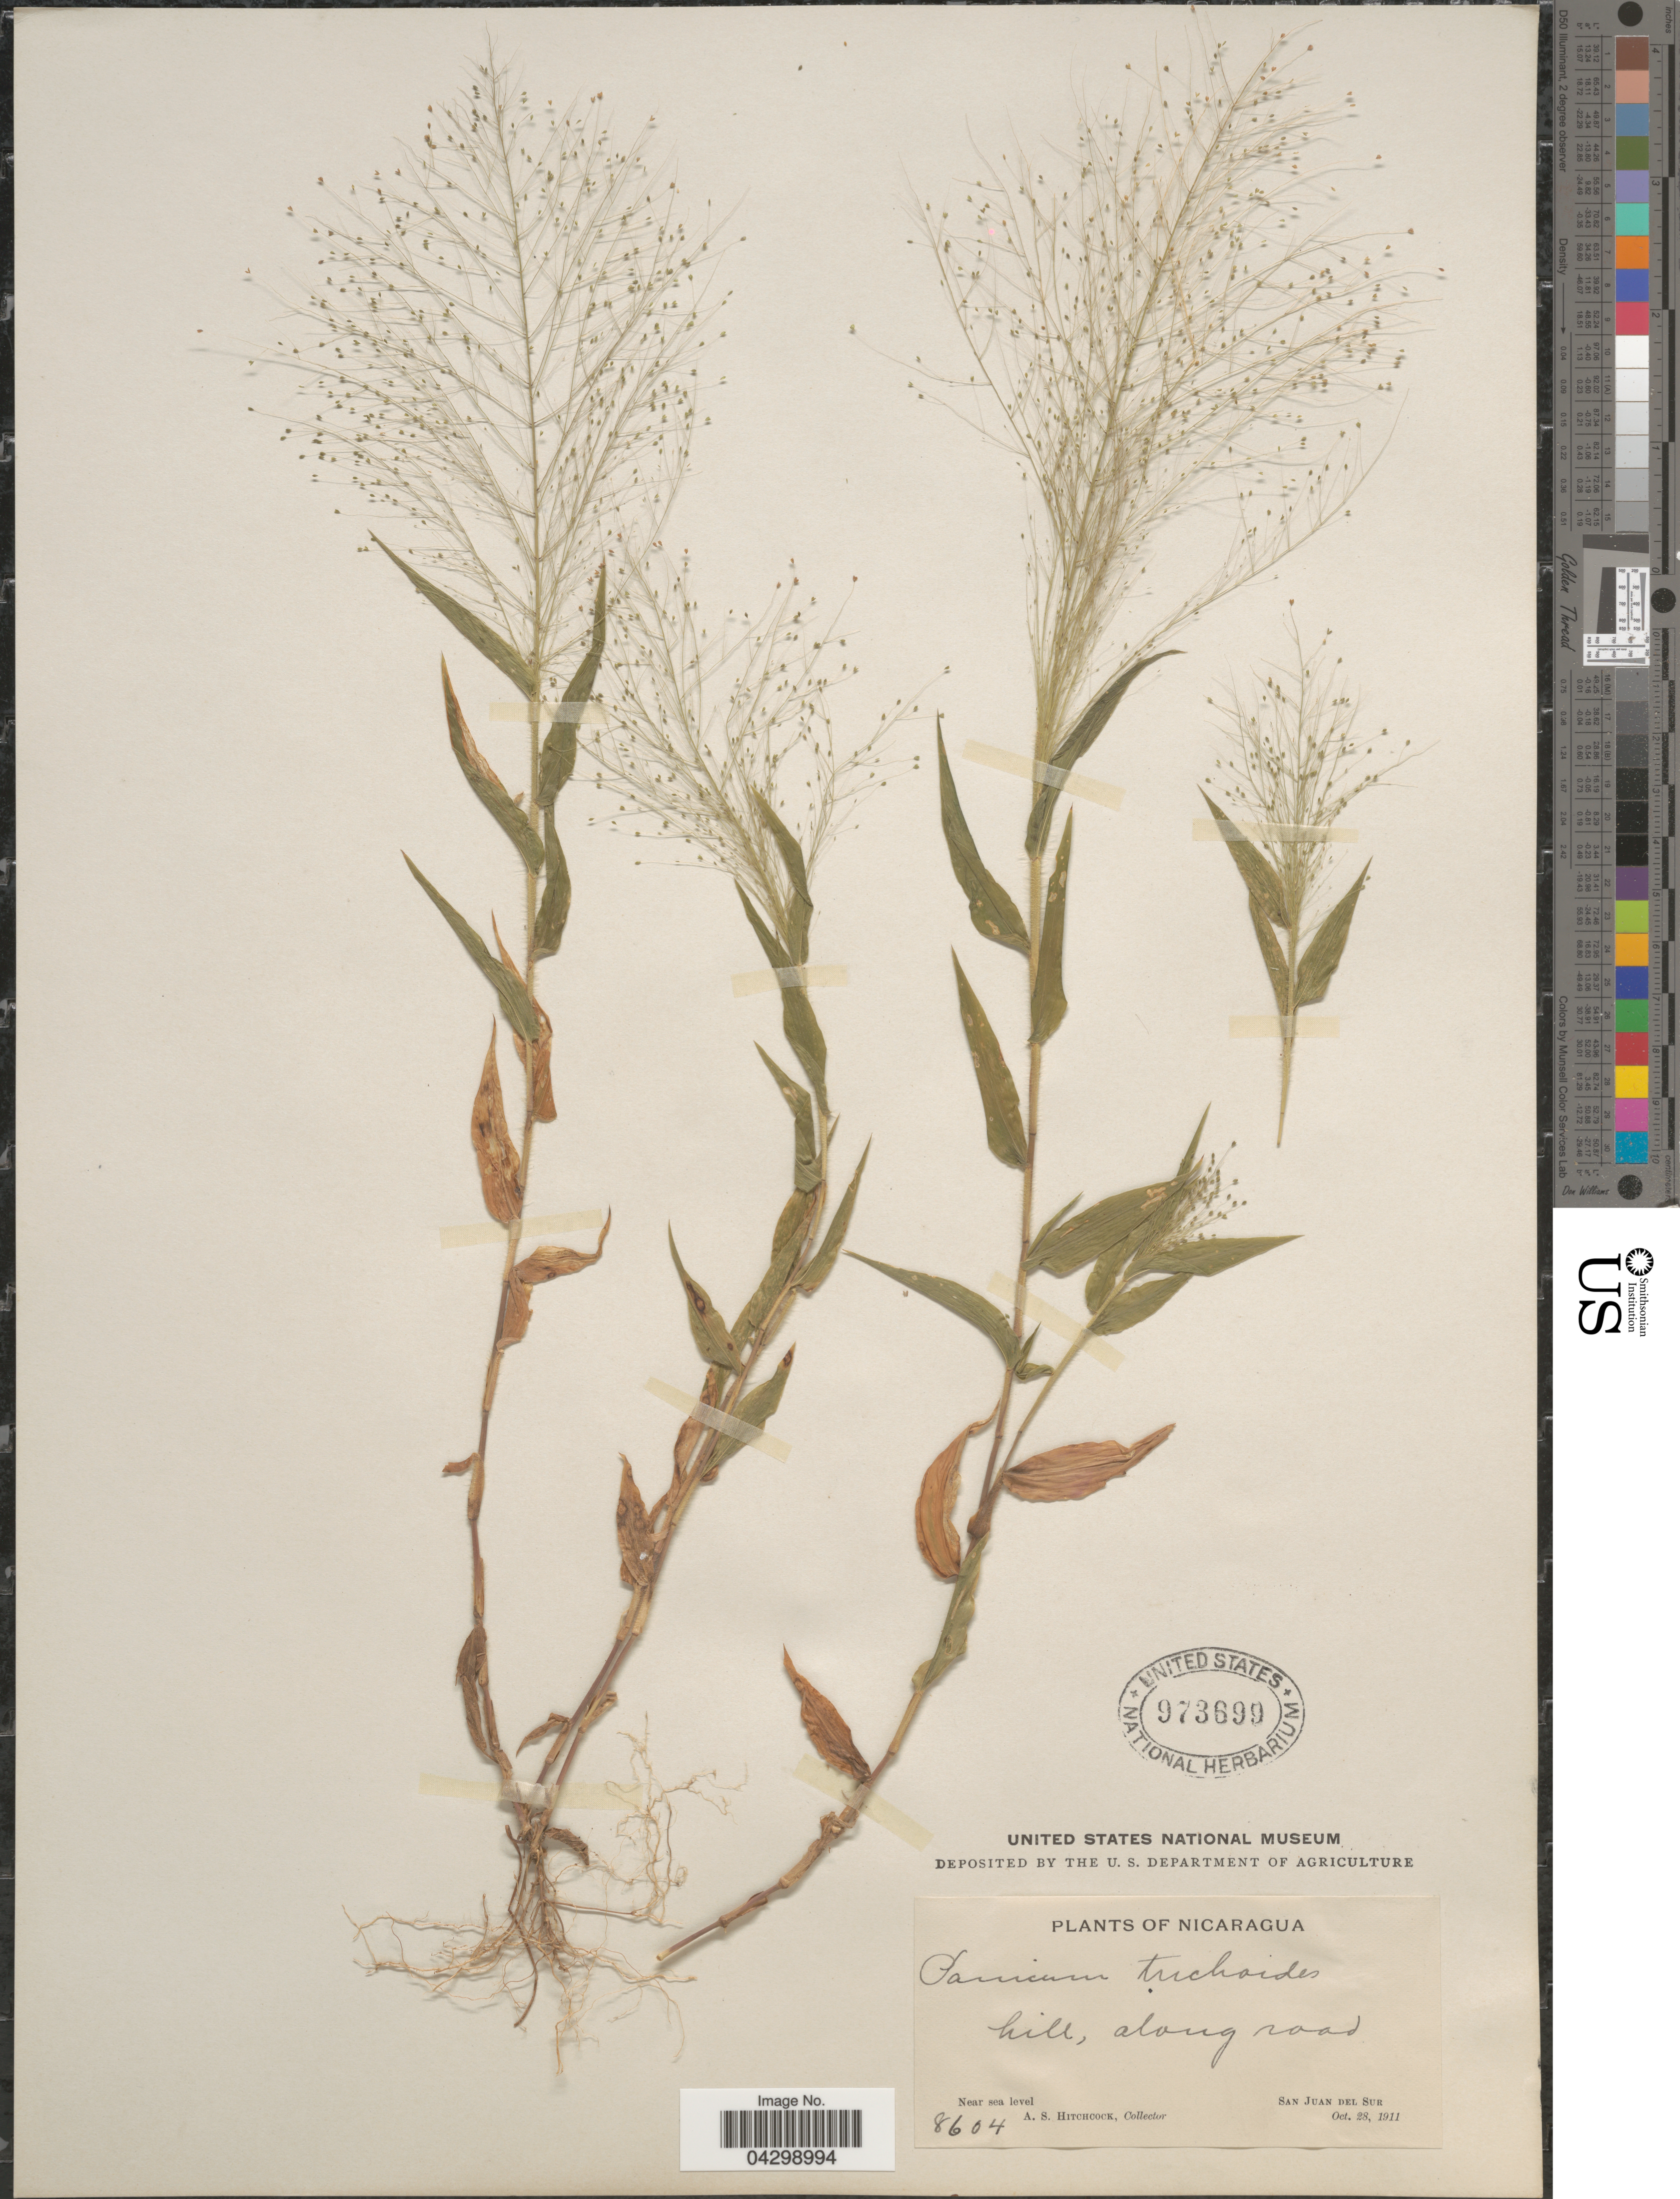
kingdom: Plantae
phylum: Tracheophyta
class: Liliopsida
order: Poales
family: Poaceae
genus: Panicum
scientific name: Panicum trichoides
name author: Sw.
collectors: A. S. Hitchcock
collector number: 8604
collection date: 1911-10-28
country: Nicaragua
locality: Hill, along road. San Juan del Sur.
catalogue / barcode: US 973699